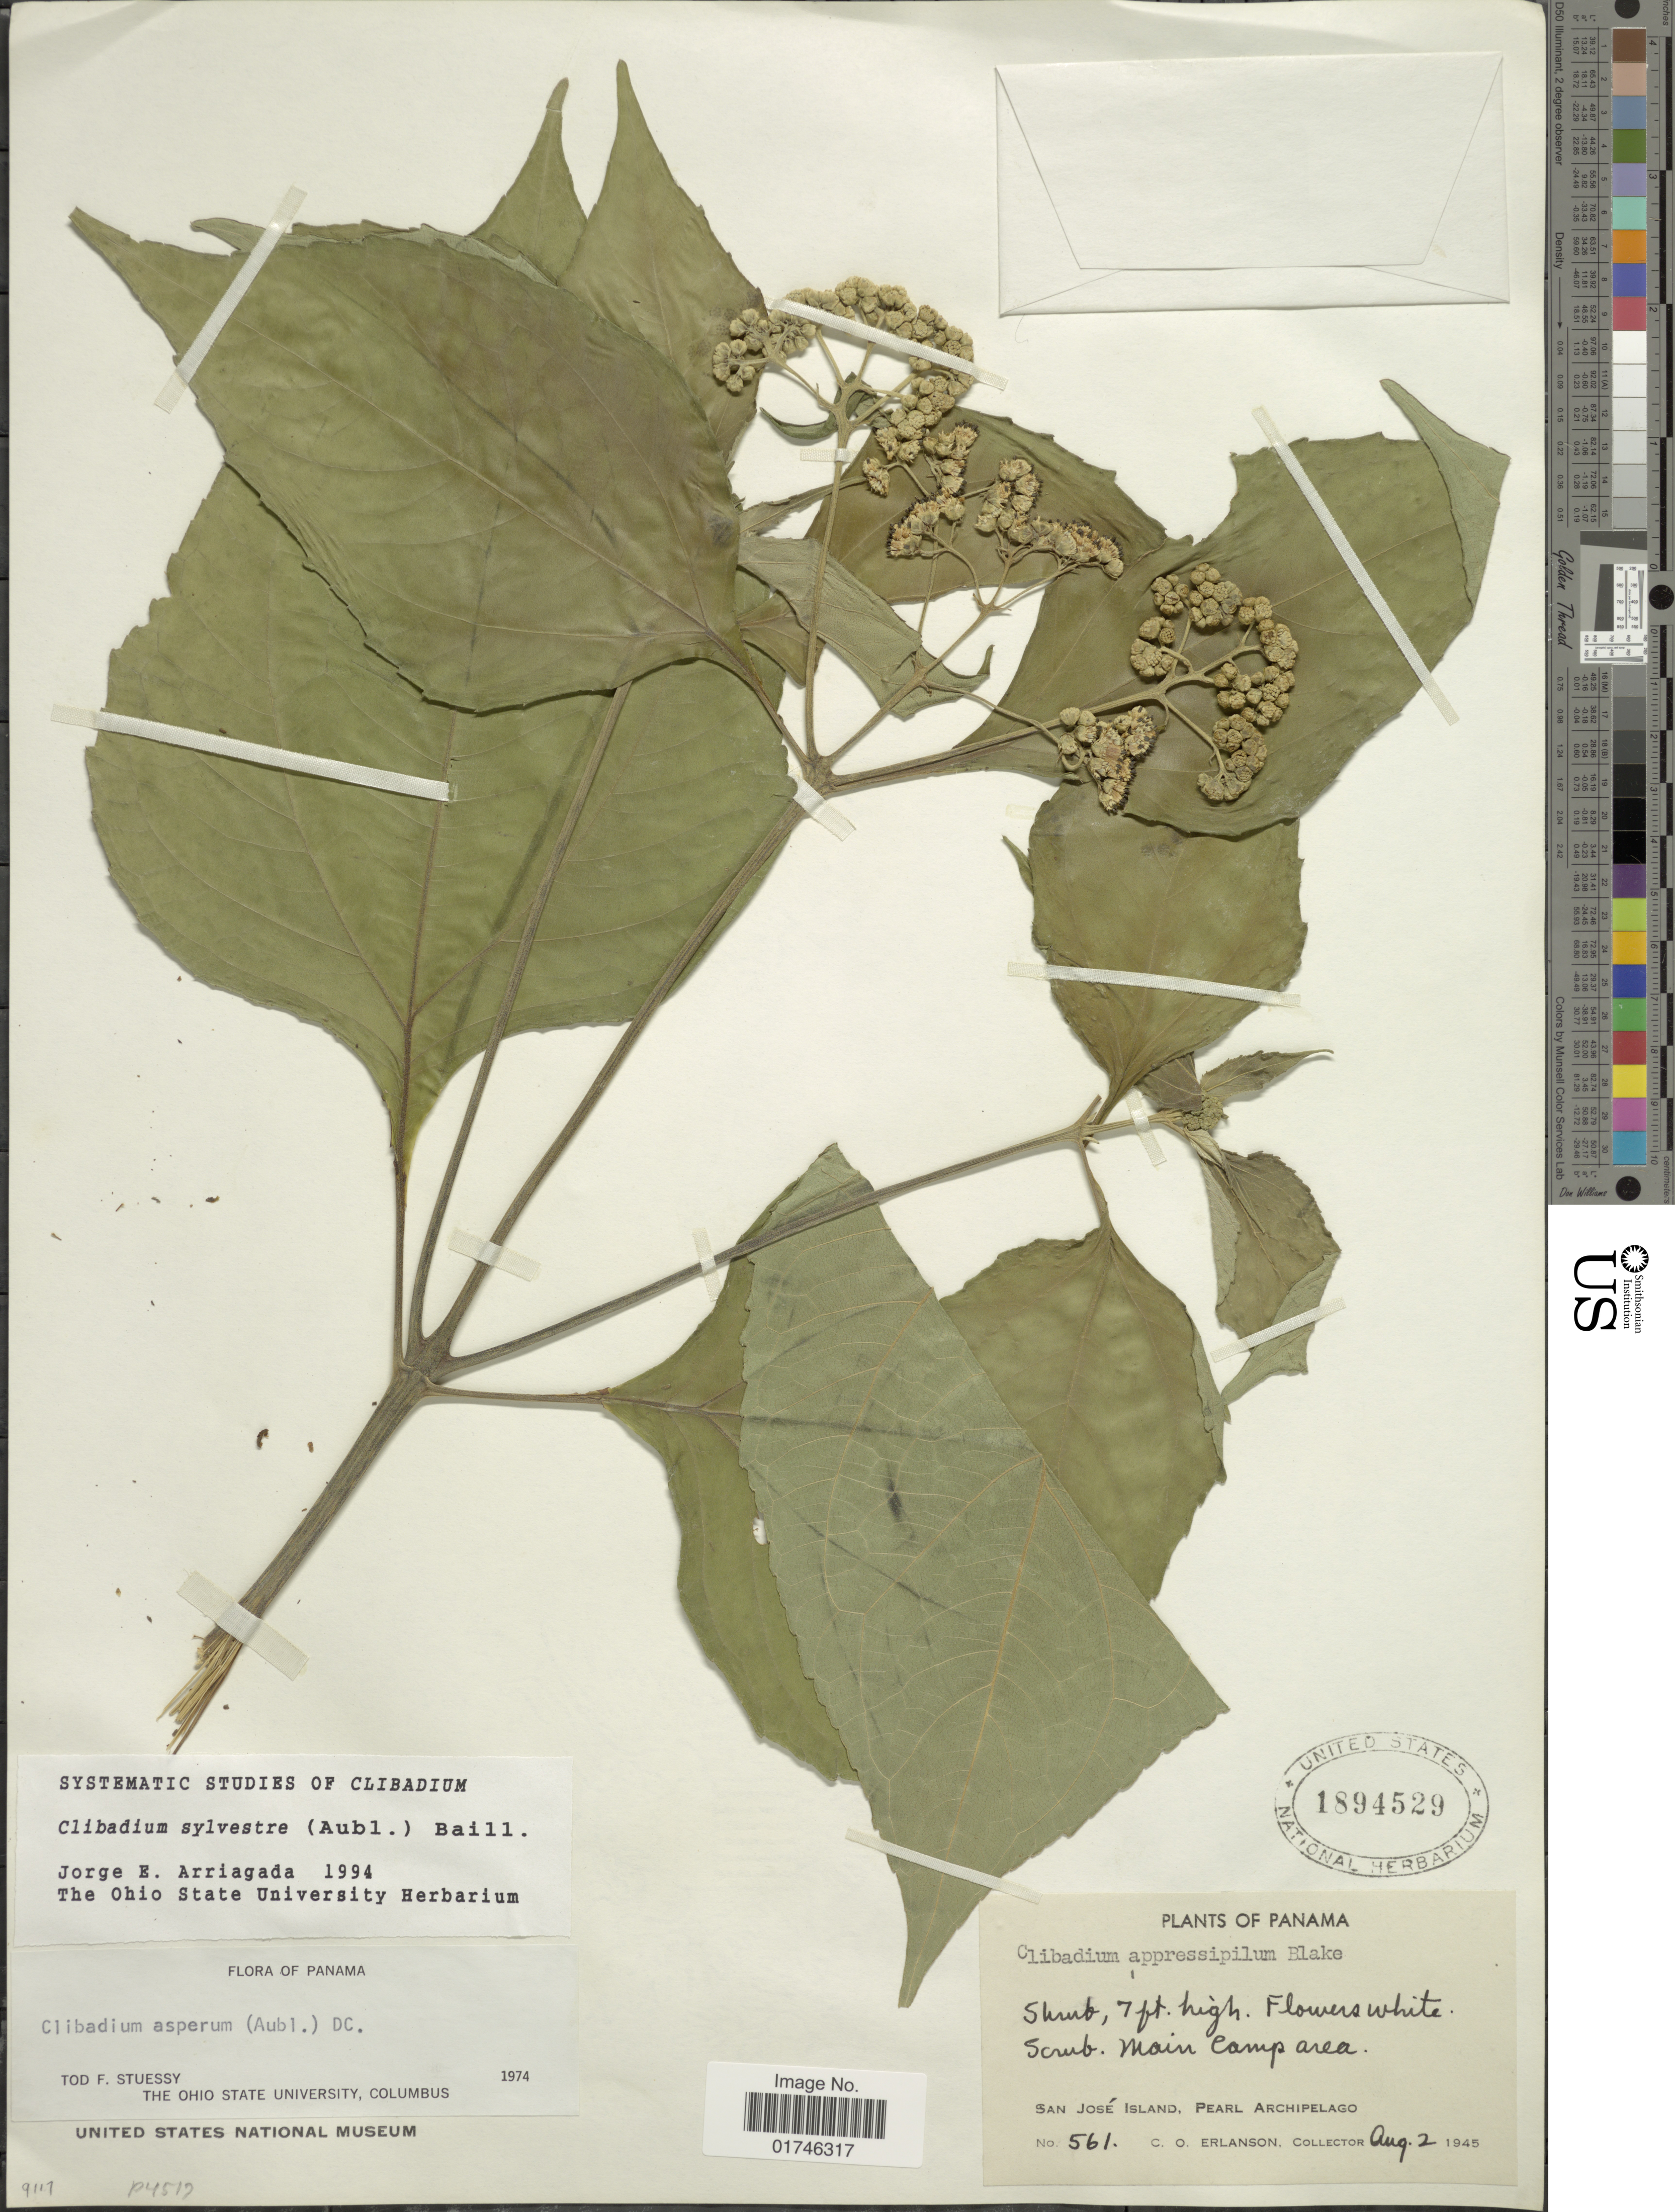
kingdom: Plantae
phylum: Tracheophyta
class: Magnoliopsida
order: Asterales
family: Asteraceae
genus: Clibadium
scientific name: Clibadium sylvestre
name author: (Aubl.) Baill.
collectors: C. O. Erlanson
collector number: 561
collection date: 1945-08-02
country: Panama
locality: San Jose Island. Pearl Archipelago.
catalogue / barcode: US 1894529